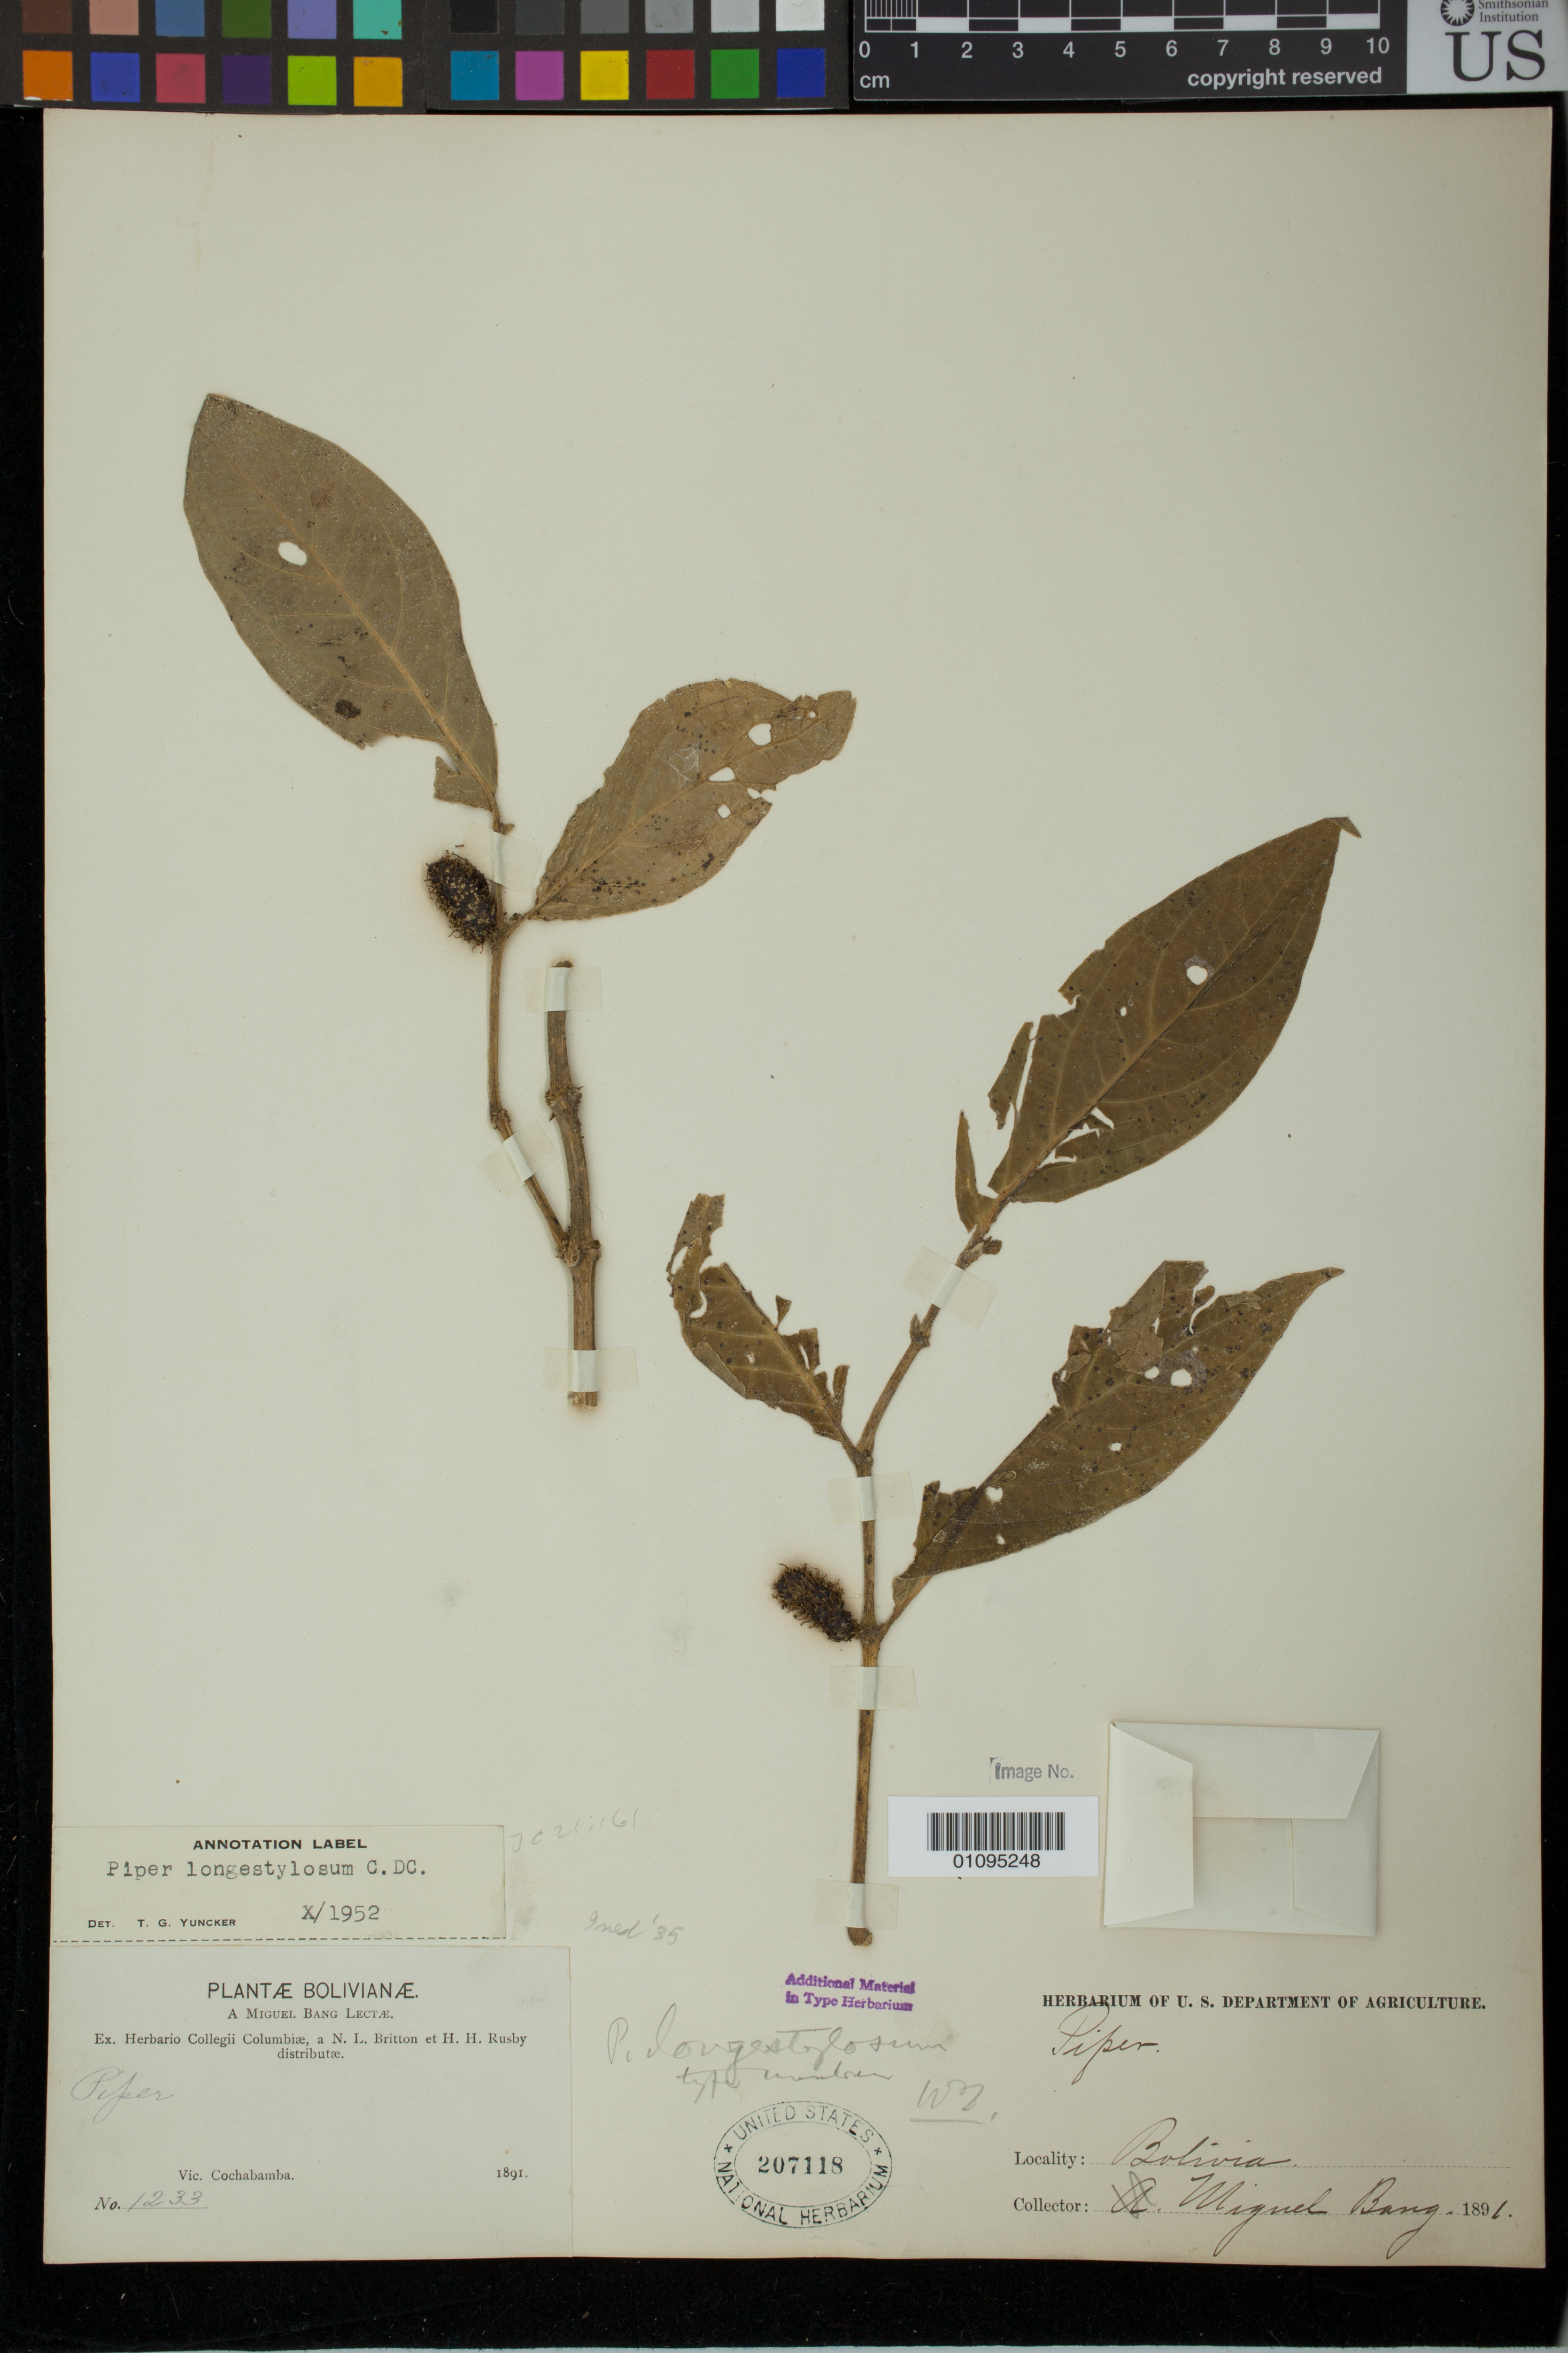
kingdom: Plantae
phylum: Tracheophyta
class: Magnoliopsida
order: Piperales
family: Piperaceae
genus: Piper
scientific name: Piper longestylosum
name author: C. DC.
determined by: Yuncker, T. G.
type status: Isotype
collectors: M. Bang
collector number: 1233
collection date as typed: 1891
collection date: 1891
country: Bolivia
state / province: Cochabamba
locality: Vic. Cochabamba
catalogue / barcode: US 207118